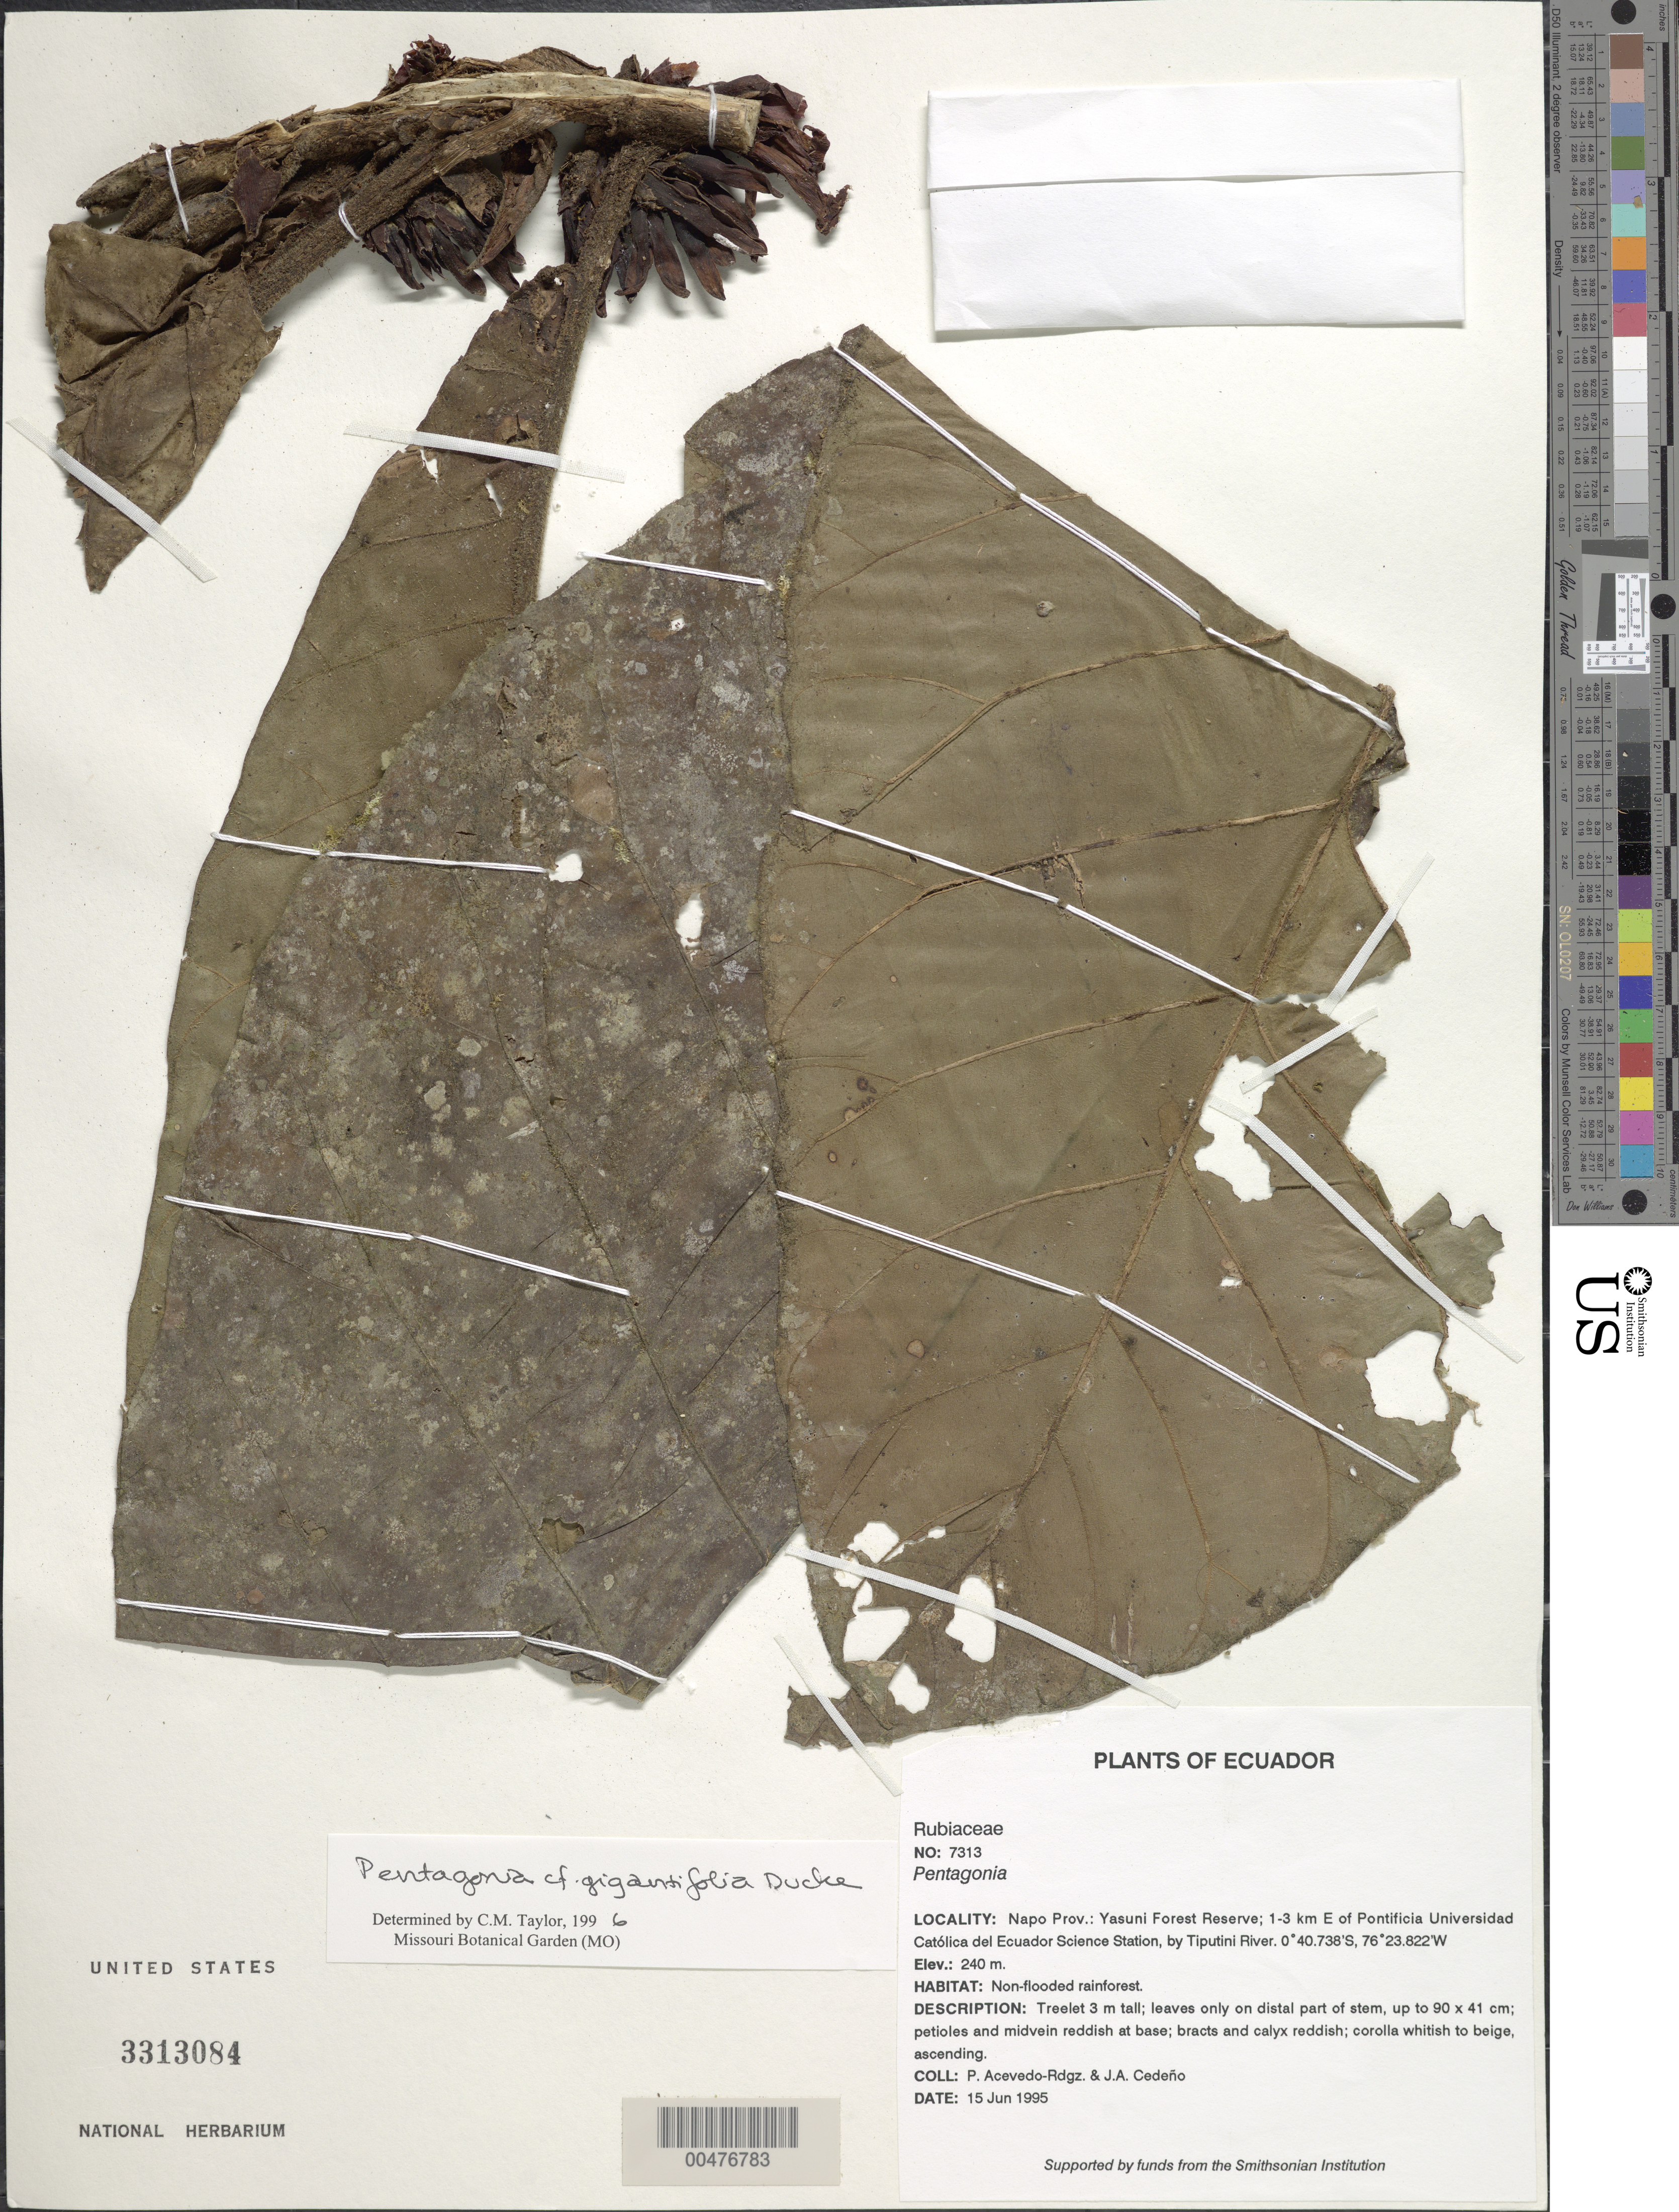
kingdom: Plantae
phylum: Tracheophyta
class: Magnoliopsida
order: Gentianales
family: Rubiaceae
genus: Pentagonia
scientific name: Pentagonia gigantifolia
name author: Ducke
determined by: Taylor, Charlotte M.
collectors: P. Acevedo-Rodr. & J. A. Cedeño M.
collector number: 7313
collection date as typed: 15 Jun 1995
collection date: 1995-06-15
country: Ecuador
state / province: Napo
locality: Napo Prov.: Yasuni Forest Reserve; 1-3 km E of Pontificia Universidad Católica del Ecuador Science Station by Tiputini River.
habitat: Non-flooded rainforest.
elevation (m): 240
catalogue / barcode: US 3313084